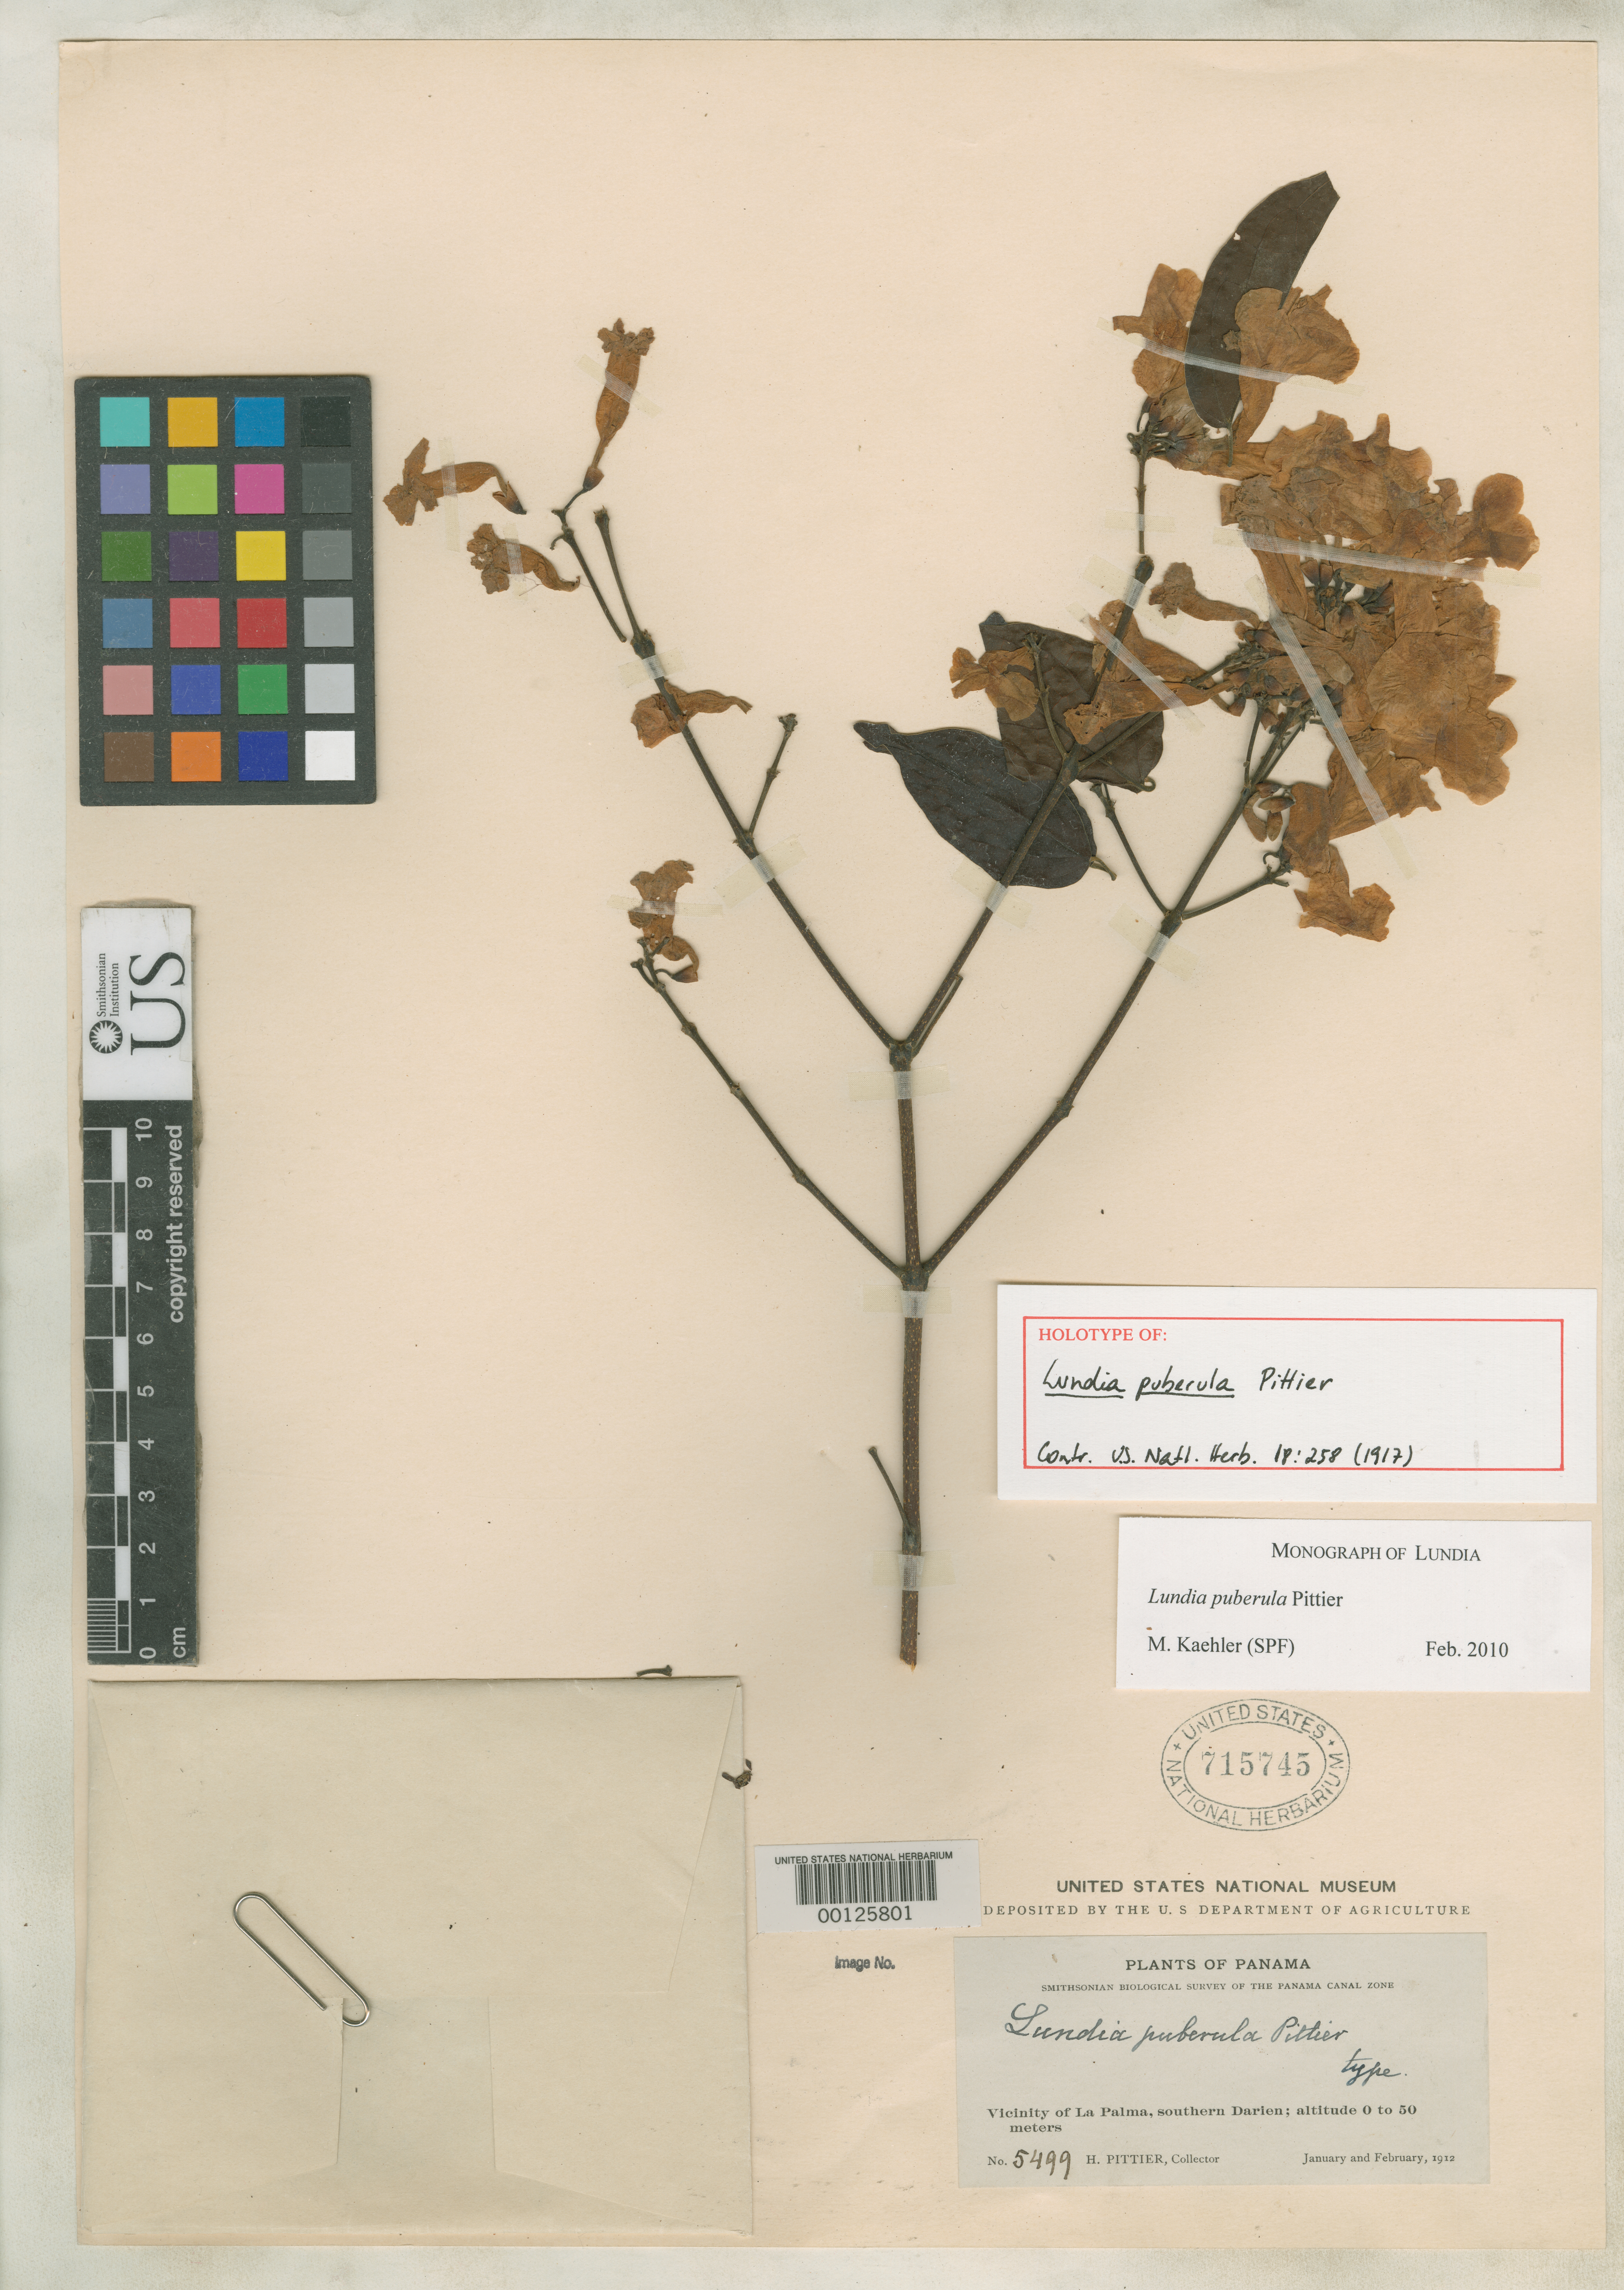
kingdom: Plantae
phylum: Tracheophyta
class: Magnoliopsida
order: Lamiales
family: Bignoniaceae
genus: Lundia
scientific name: Lundia puberula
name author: Pittier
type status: Holotype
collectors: H. F. Pittier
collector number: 5499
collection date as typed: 26 Jan 1912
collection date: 1912-01-26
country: Panama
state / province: Darién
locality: La Palma.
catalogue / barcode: US 715745